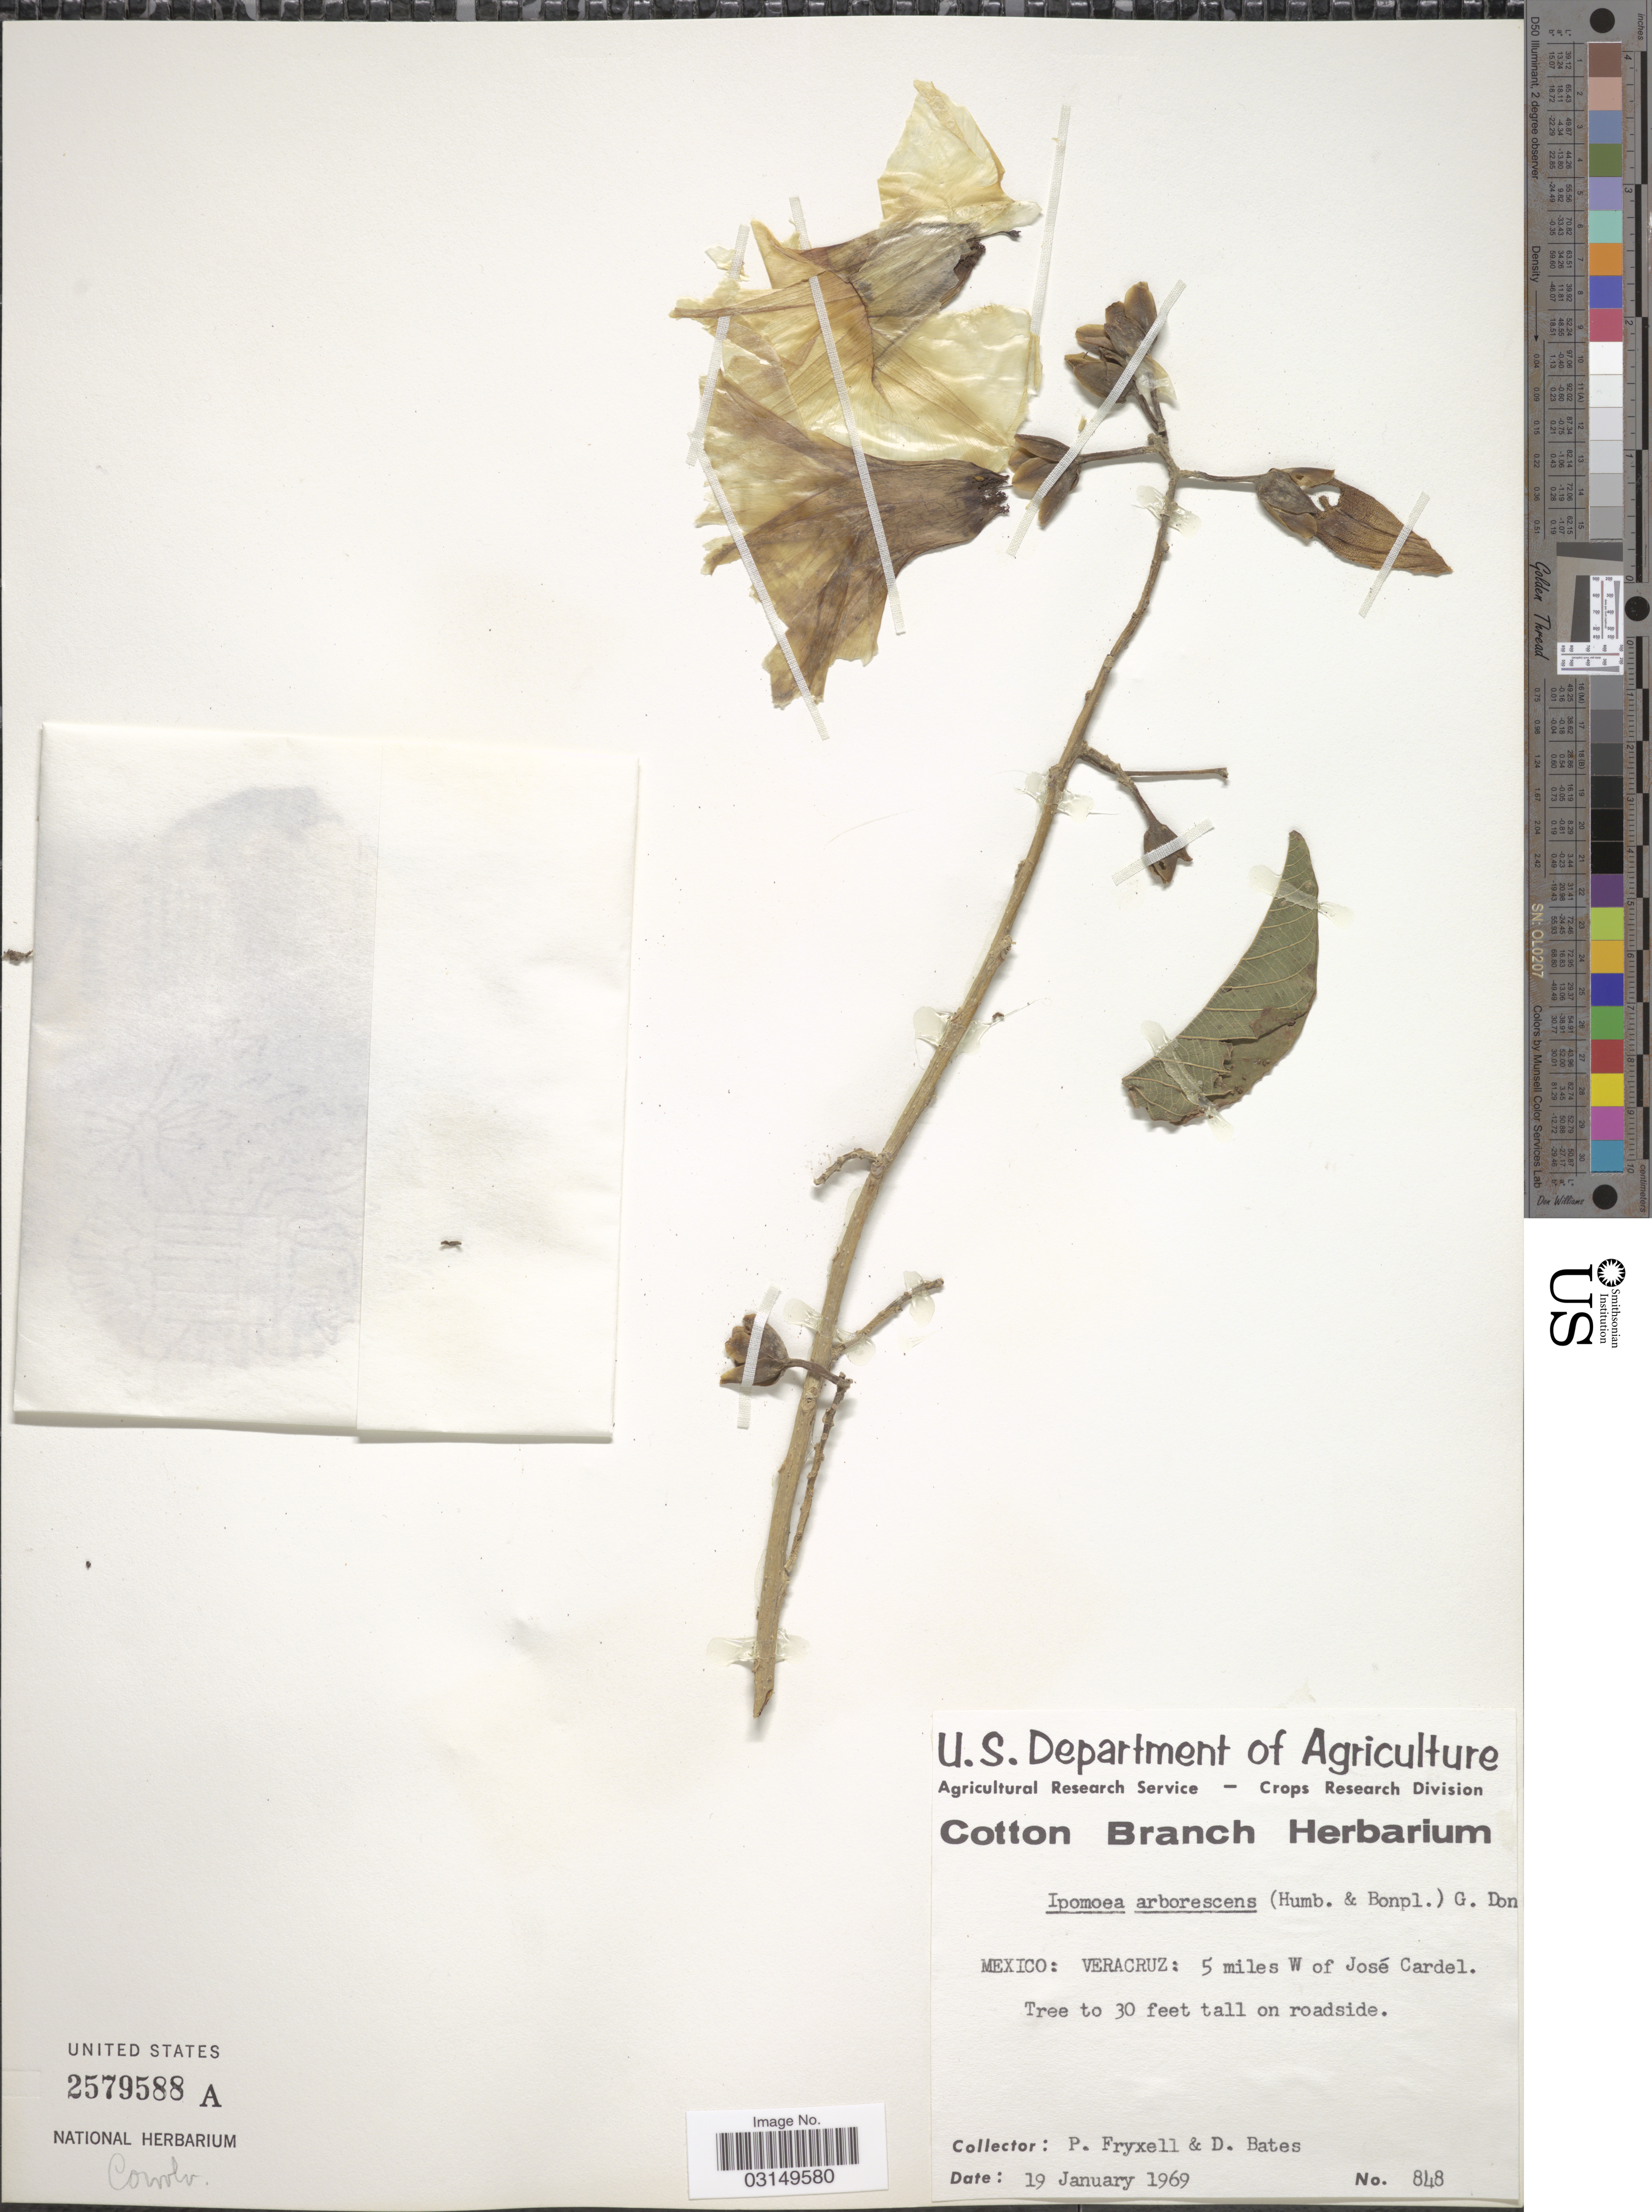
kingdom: Plantae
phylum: Tracheophyta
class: Magnoliopsida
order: Solanales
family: Convolvulaceae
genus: Ipomoea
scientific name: Ipomoea arborescens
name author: (Humb. & Bonpl. ex Willd.) G. Don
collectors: P. A. Fryxell & D. Bates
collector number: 848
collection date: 1969-01-19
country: Mexico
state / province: Veracruz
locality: Veracruz: 5 miles W of José Cardel.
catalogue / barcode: US 2579588A